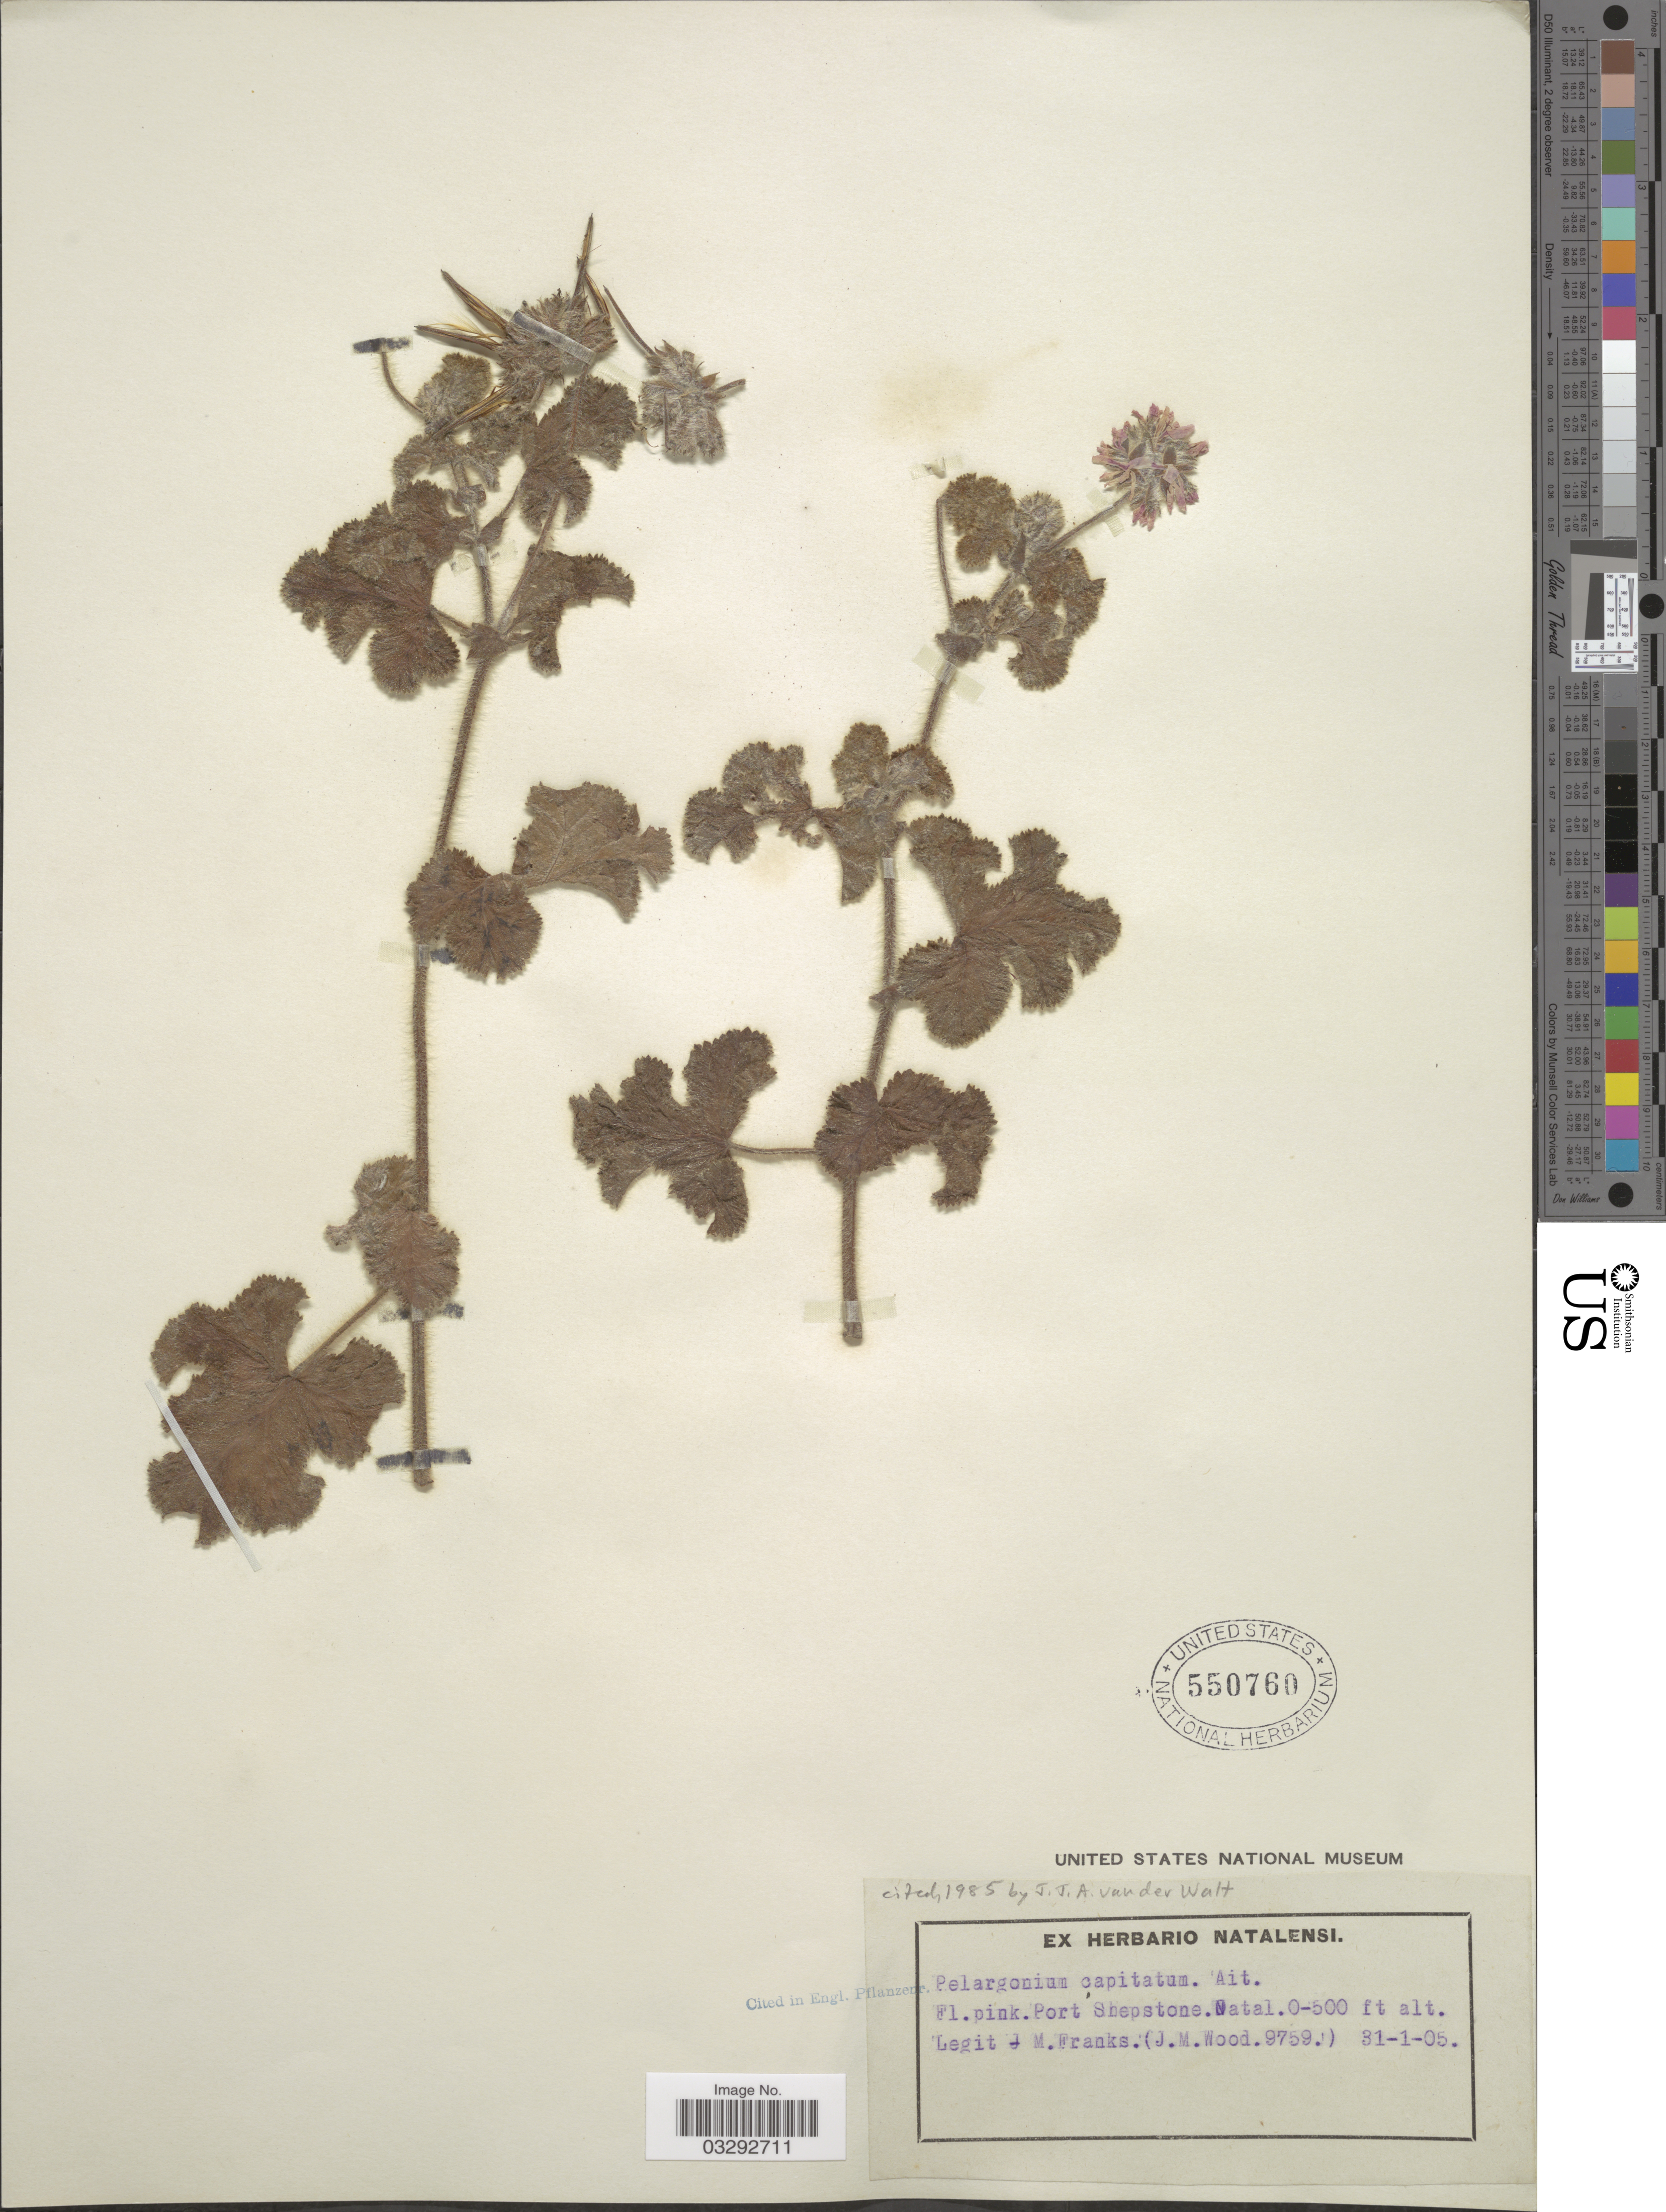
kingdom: Plantae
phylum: Tracheophyta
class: Magnoliopsida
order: Geraniales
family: Geraniaceae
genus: Pelargonium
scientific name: Pelargonium capitatum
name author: (L.) L'Hér.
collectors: M. Franks & J. M. Wood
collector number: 9759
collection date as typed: Transcribed d/m/y: 31/1/5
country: South Africa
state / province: KwaZulu-Natal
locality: Port Shepstone. Natal.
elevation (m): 0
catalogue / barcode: US 550760